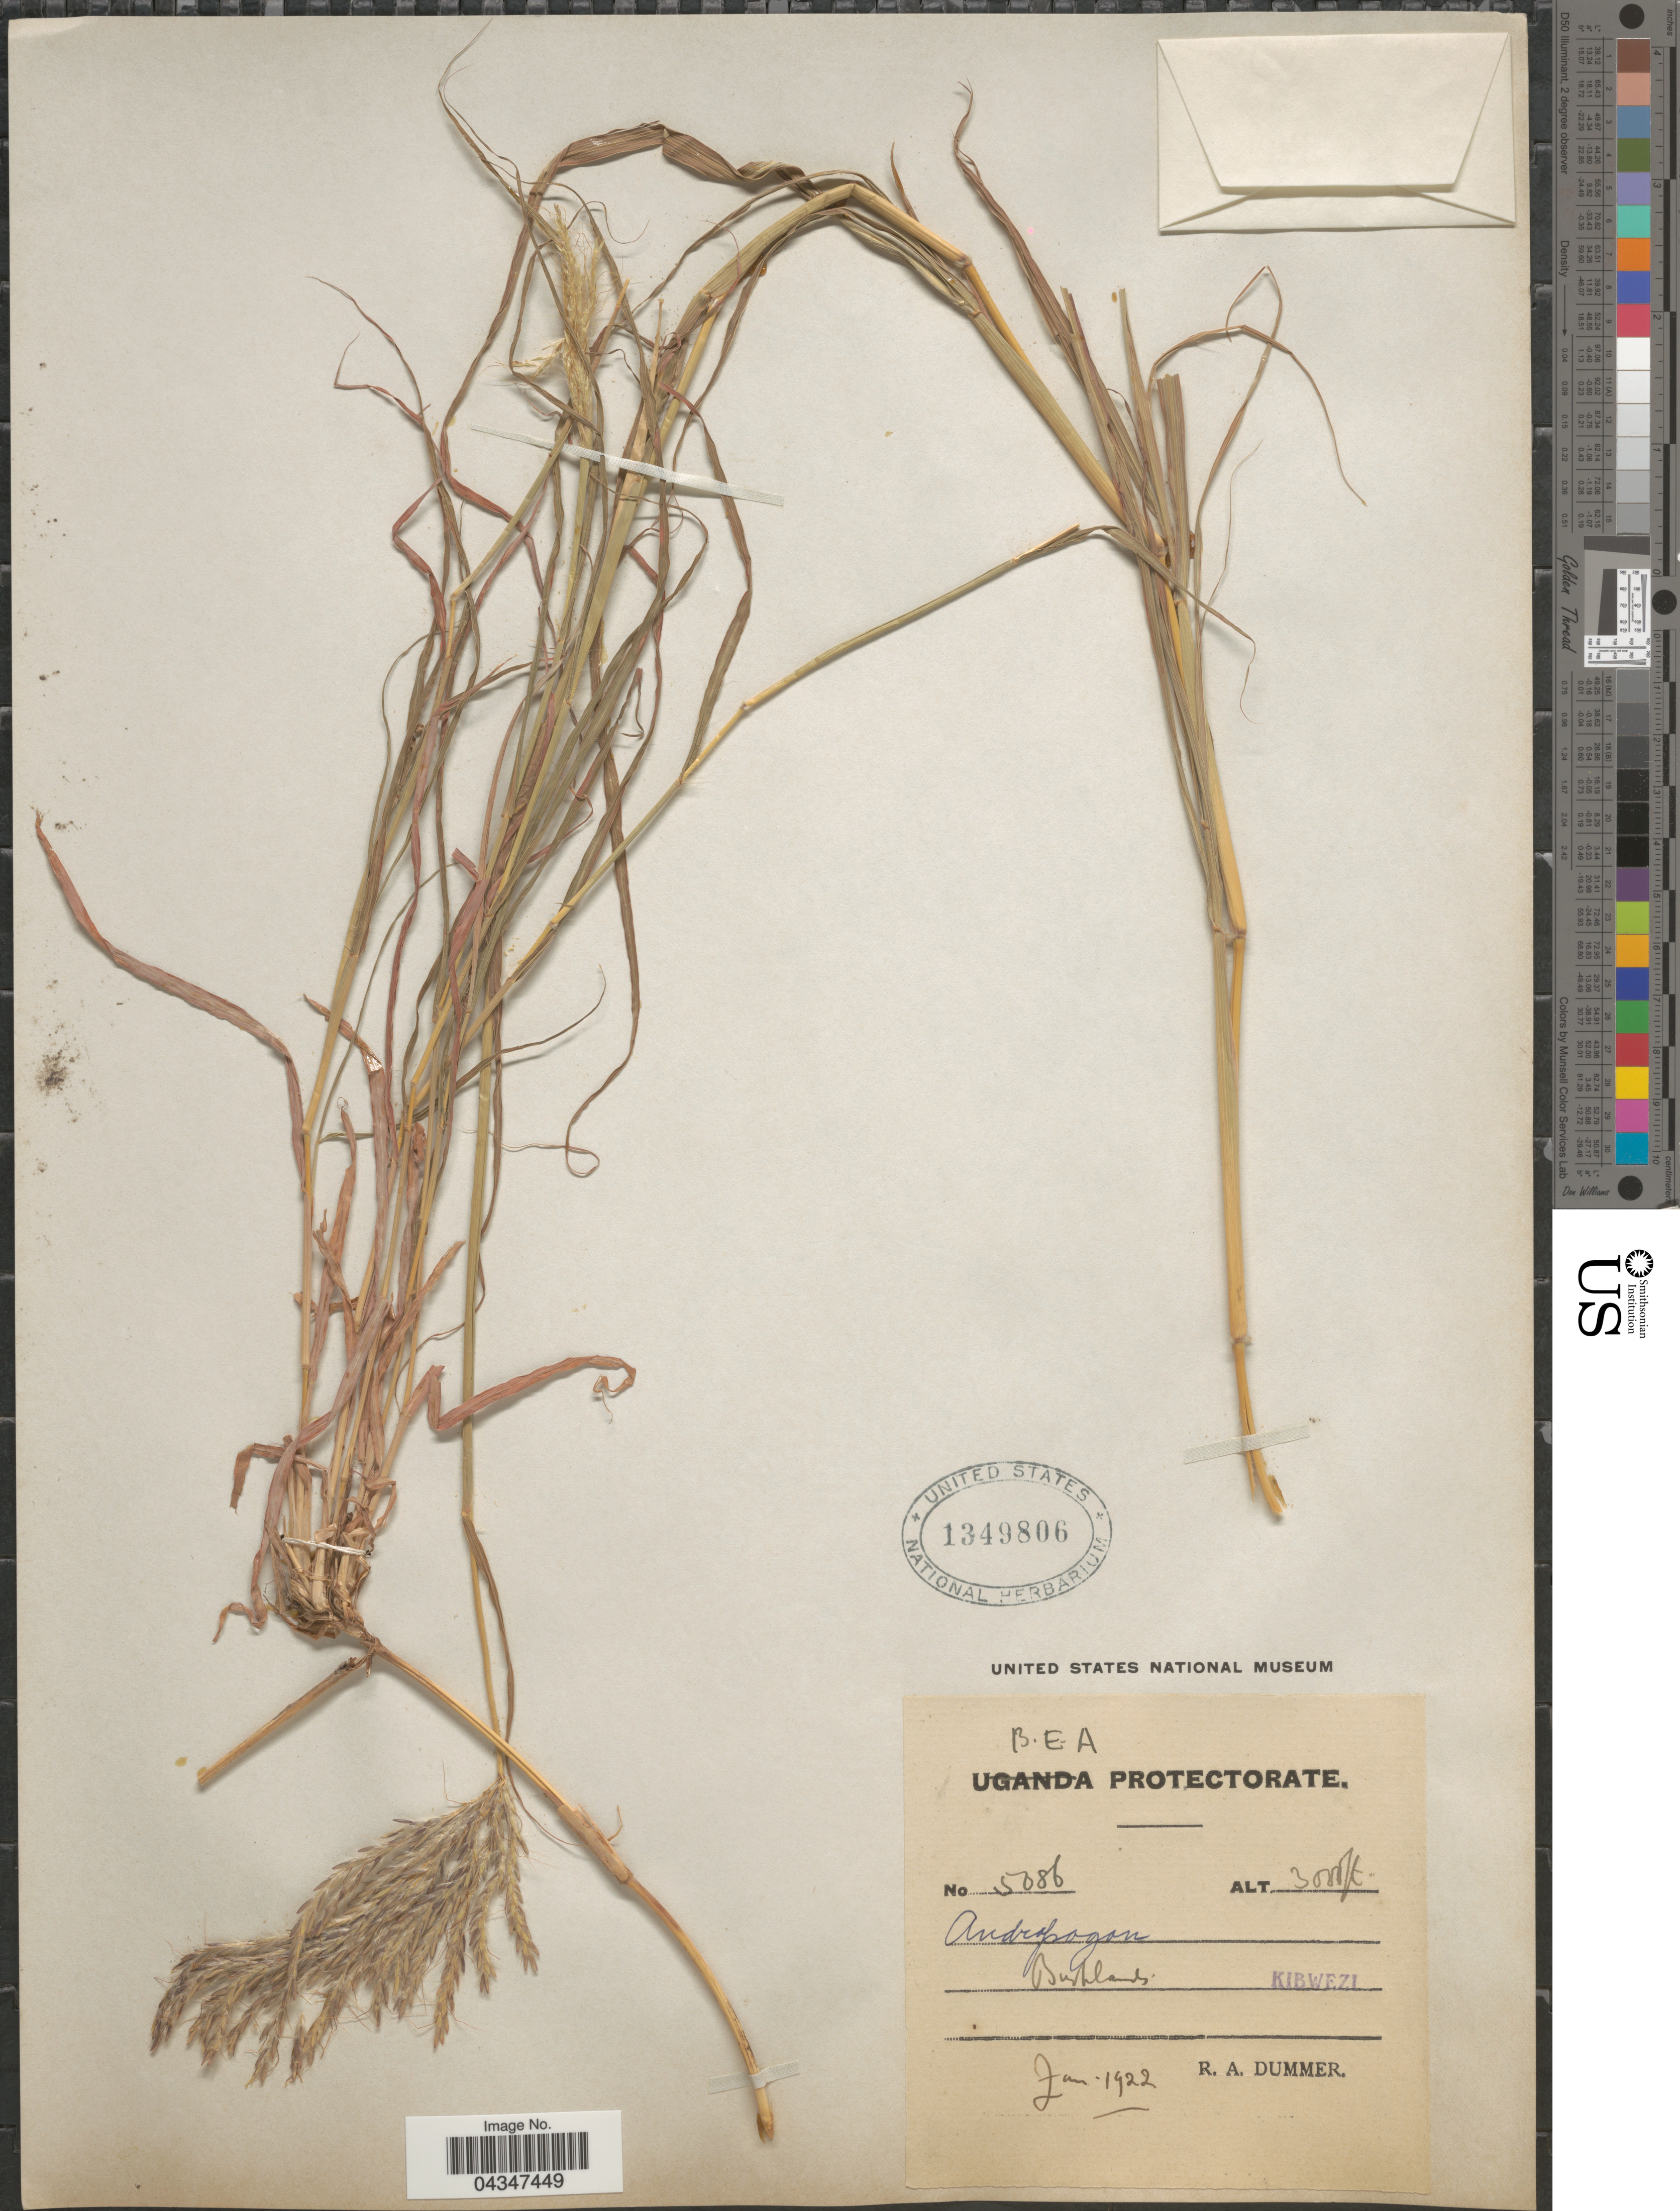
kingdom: Plantae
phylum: Tracheophyta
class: Liliopsida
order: Poales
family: Poaceae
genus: Andropogon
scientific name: Andropogon sp.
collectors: R. Dümmer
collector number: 5086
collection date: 1922-01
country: Kenya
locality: B.E.A Protectorate. Kibwezi.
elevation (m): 914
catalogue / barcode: US 1349806